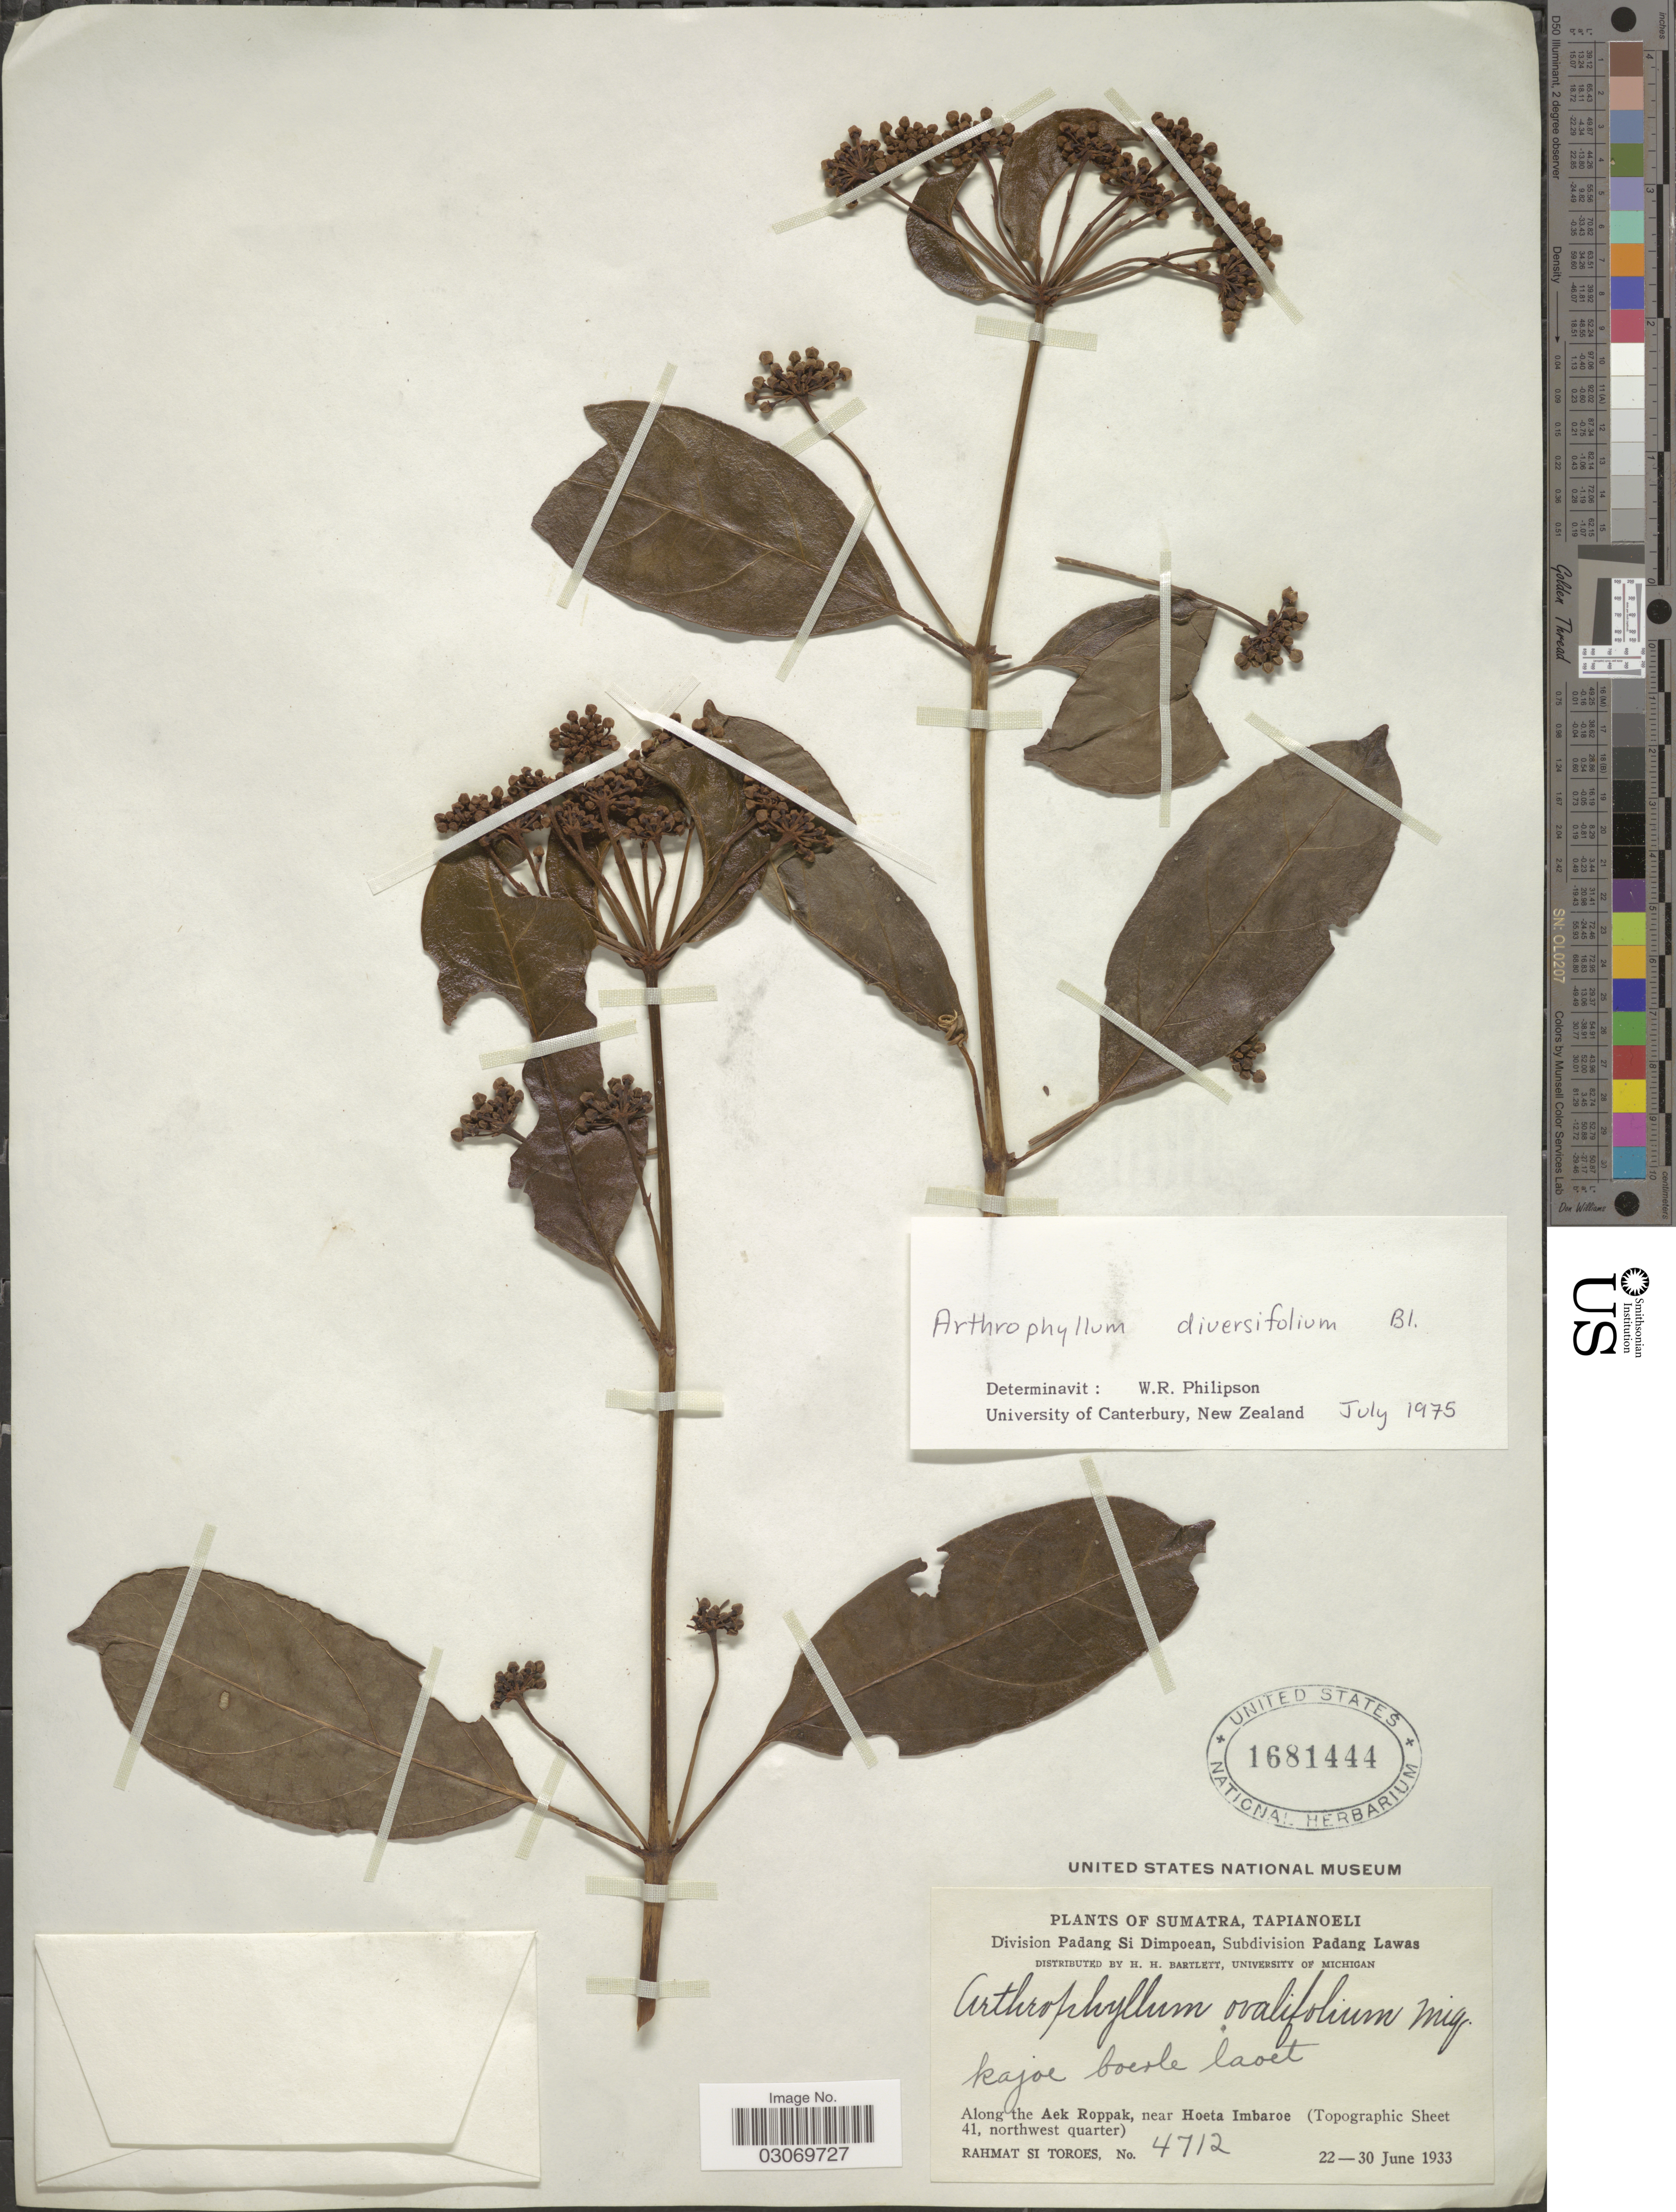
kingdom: Plantae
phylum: Tracheophyta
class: Magnoliopsida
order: Apiales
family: Araliaceae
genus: Arthrophyllum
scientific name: Arthrophyllum diversifolium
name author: Blume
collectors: Rahmat Si Boeea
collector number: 4712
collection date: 1933-06-22/1933-06-30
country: Indonesia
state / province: Sumatra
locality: Tapianoeli, Division Padang Si Dimpoean, Subdivision Padang Lawas, Along the Aek Roppak, near Hoeta Imbaroe (Topographic Sheet 41, northwest quarter).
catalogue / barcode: US 1681444